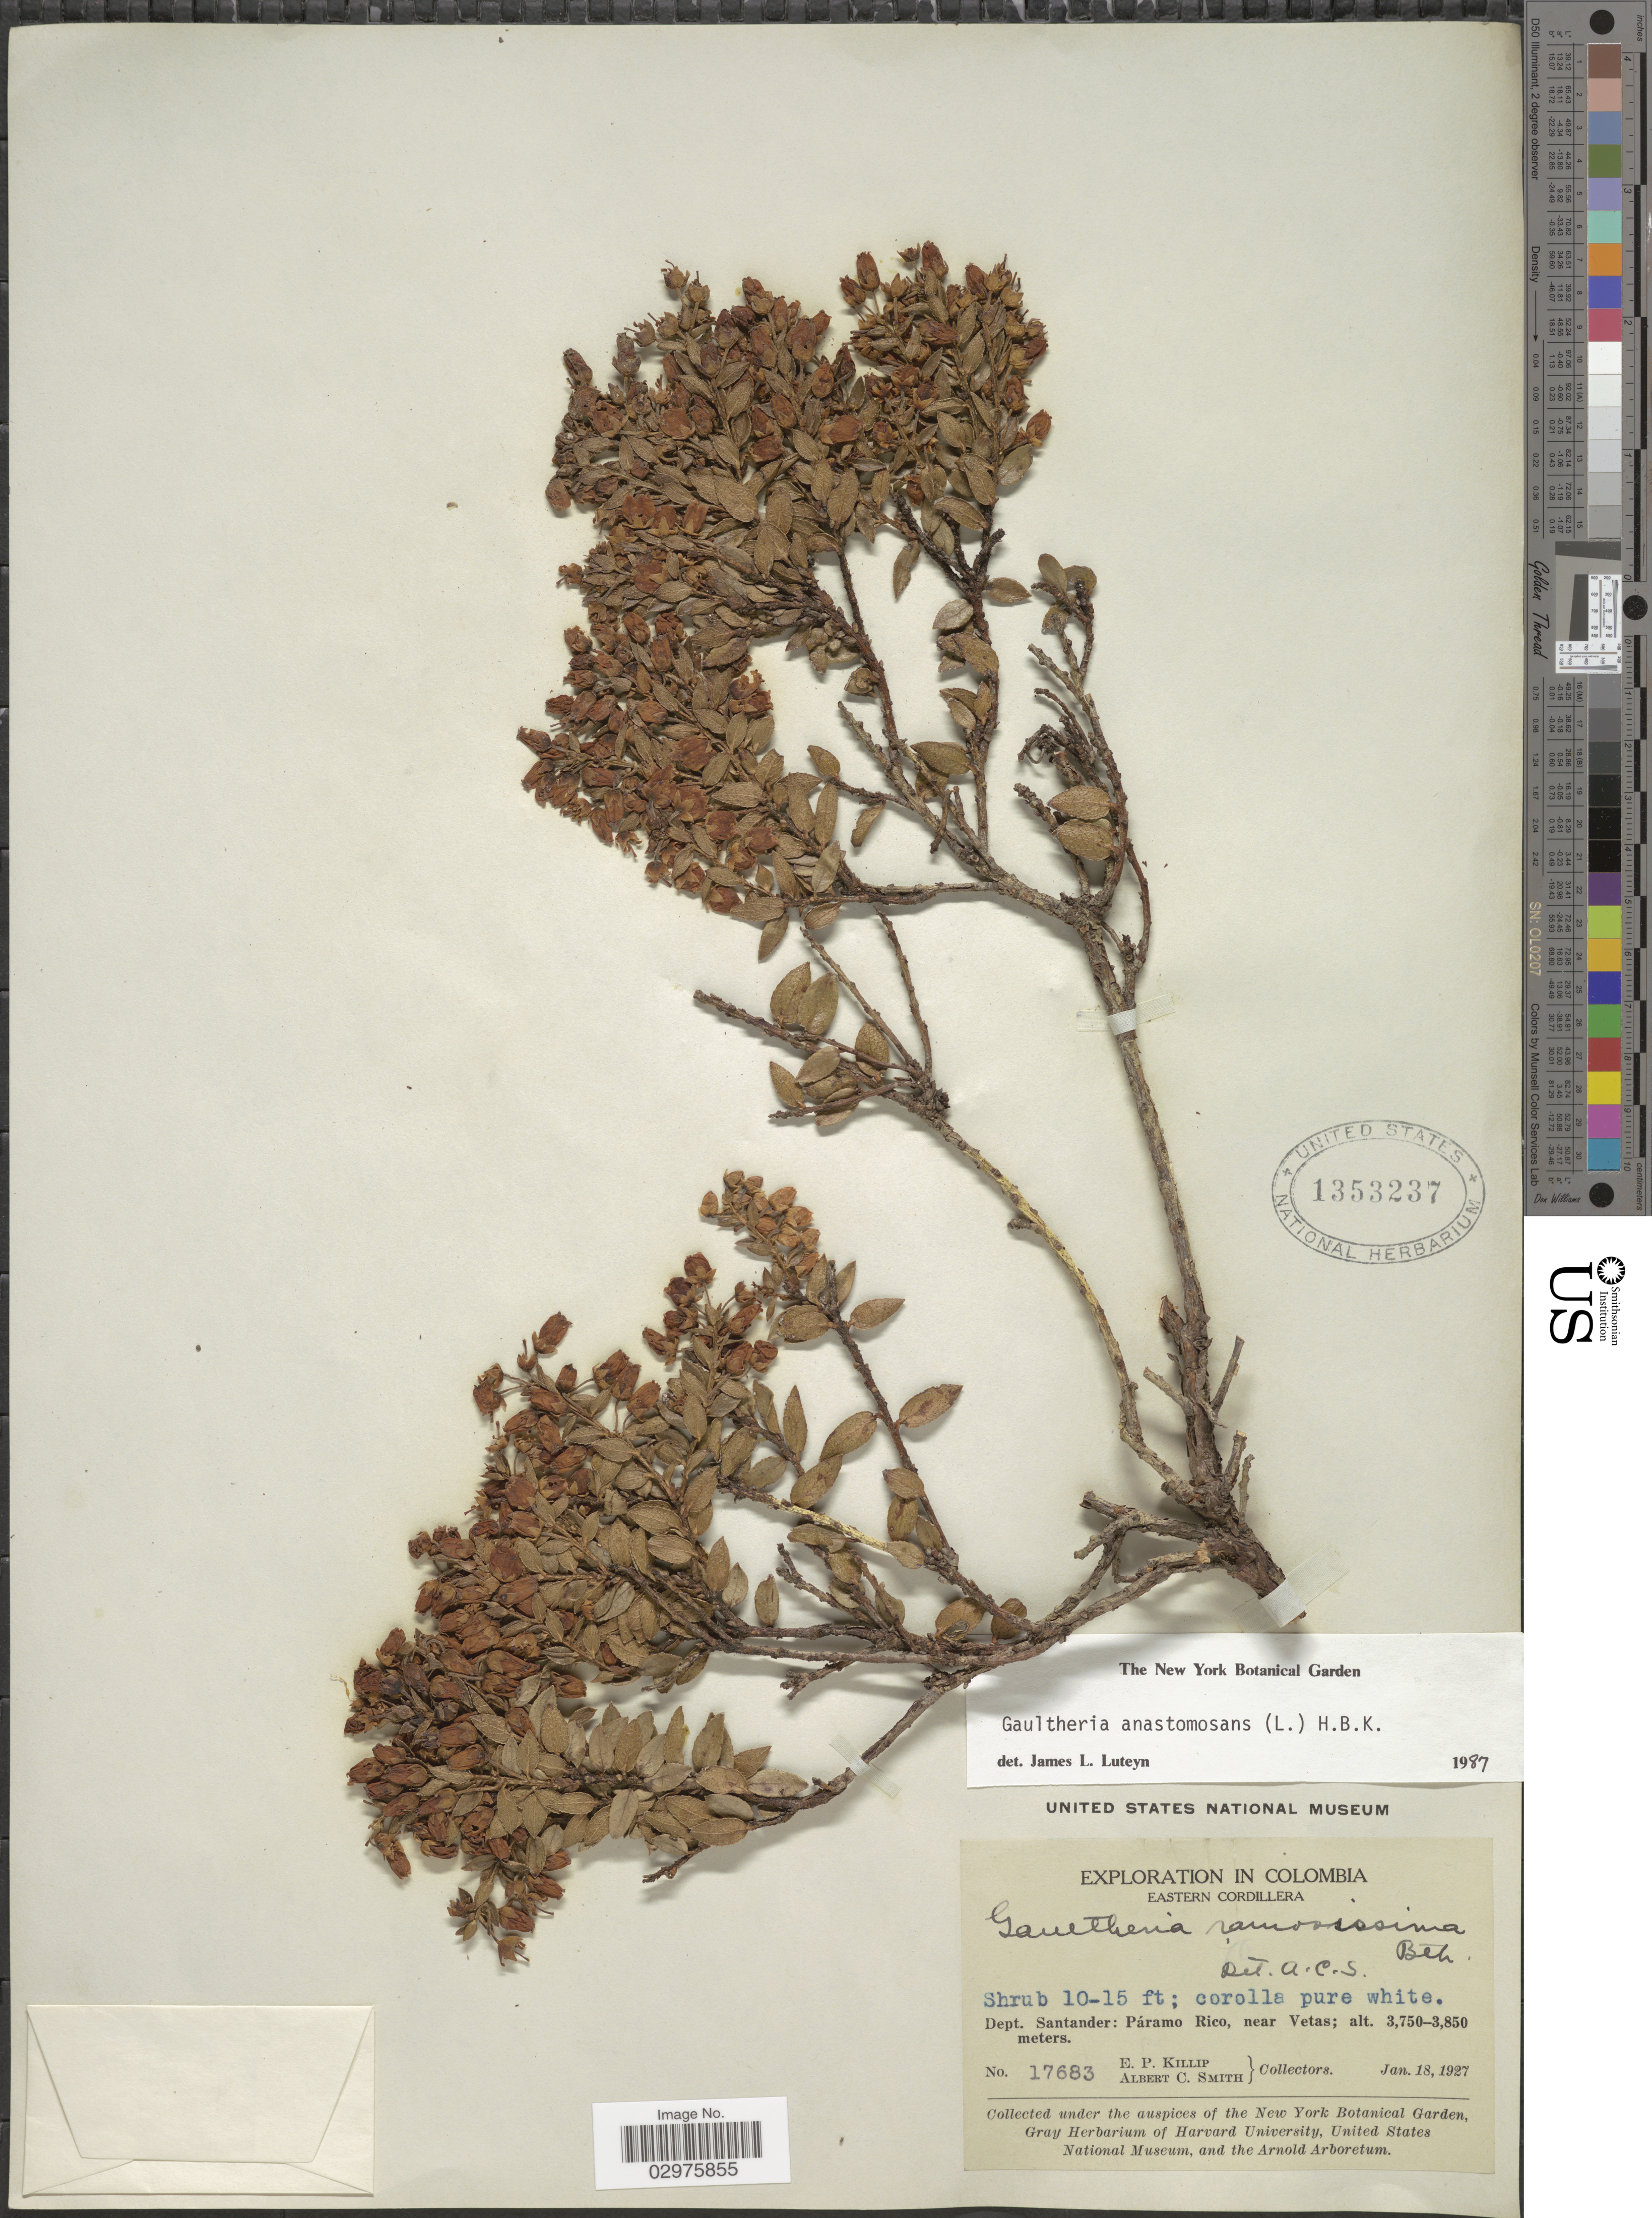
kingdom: Plantae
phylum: Tracheophyta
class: Magnoliopsida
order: Ericales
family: Ericaceae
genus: Gaultheria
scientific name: Gaultheria anastomosans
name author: (L. f.) Kunth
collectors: E. P. Killip & A. C. Smith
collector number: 17683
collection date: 1927-01-18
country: Colombia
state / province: Santander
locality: Eastern Cordillera. Dept. Santander: Páramo Rico, near Vetas.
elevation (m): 3750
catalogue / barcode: US 1353237